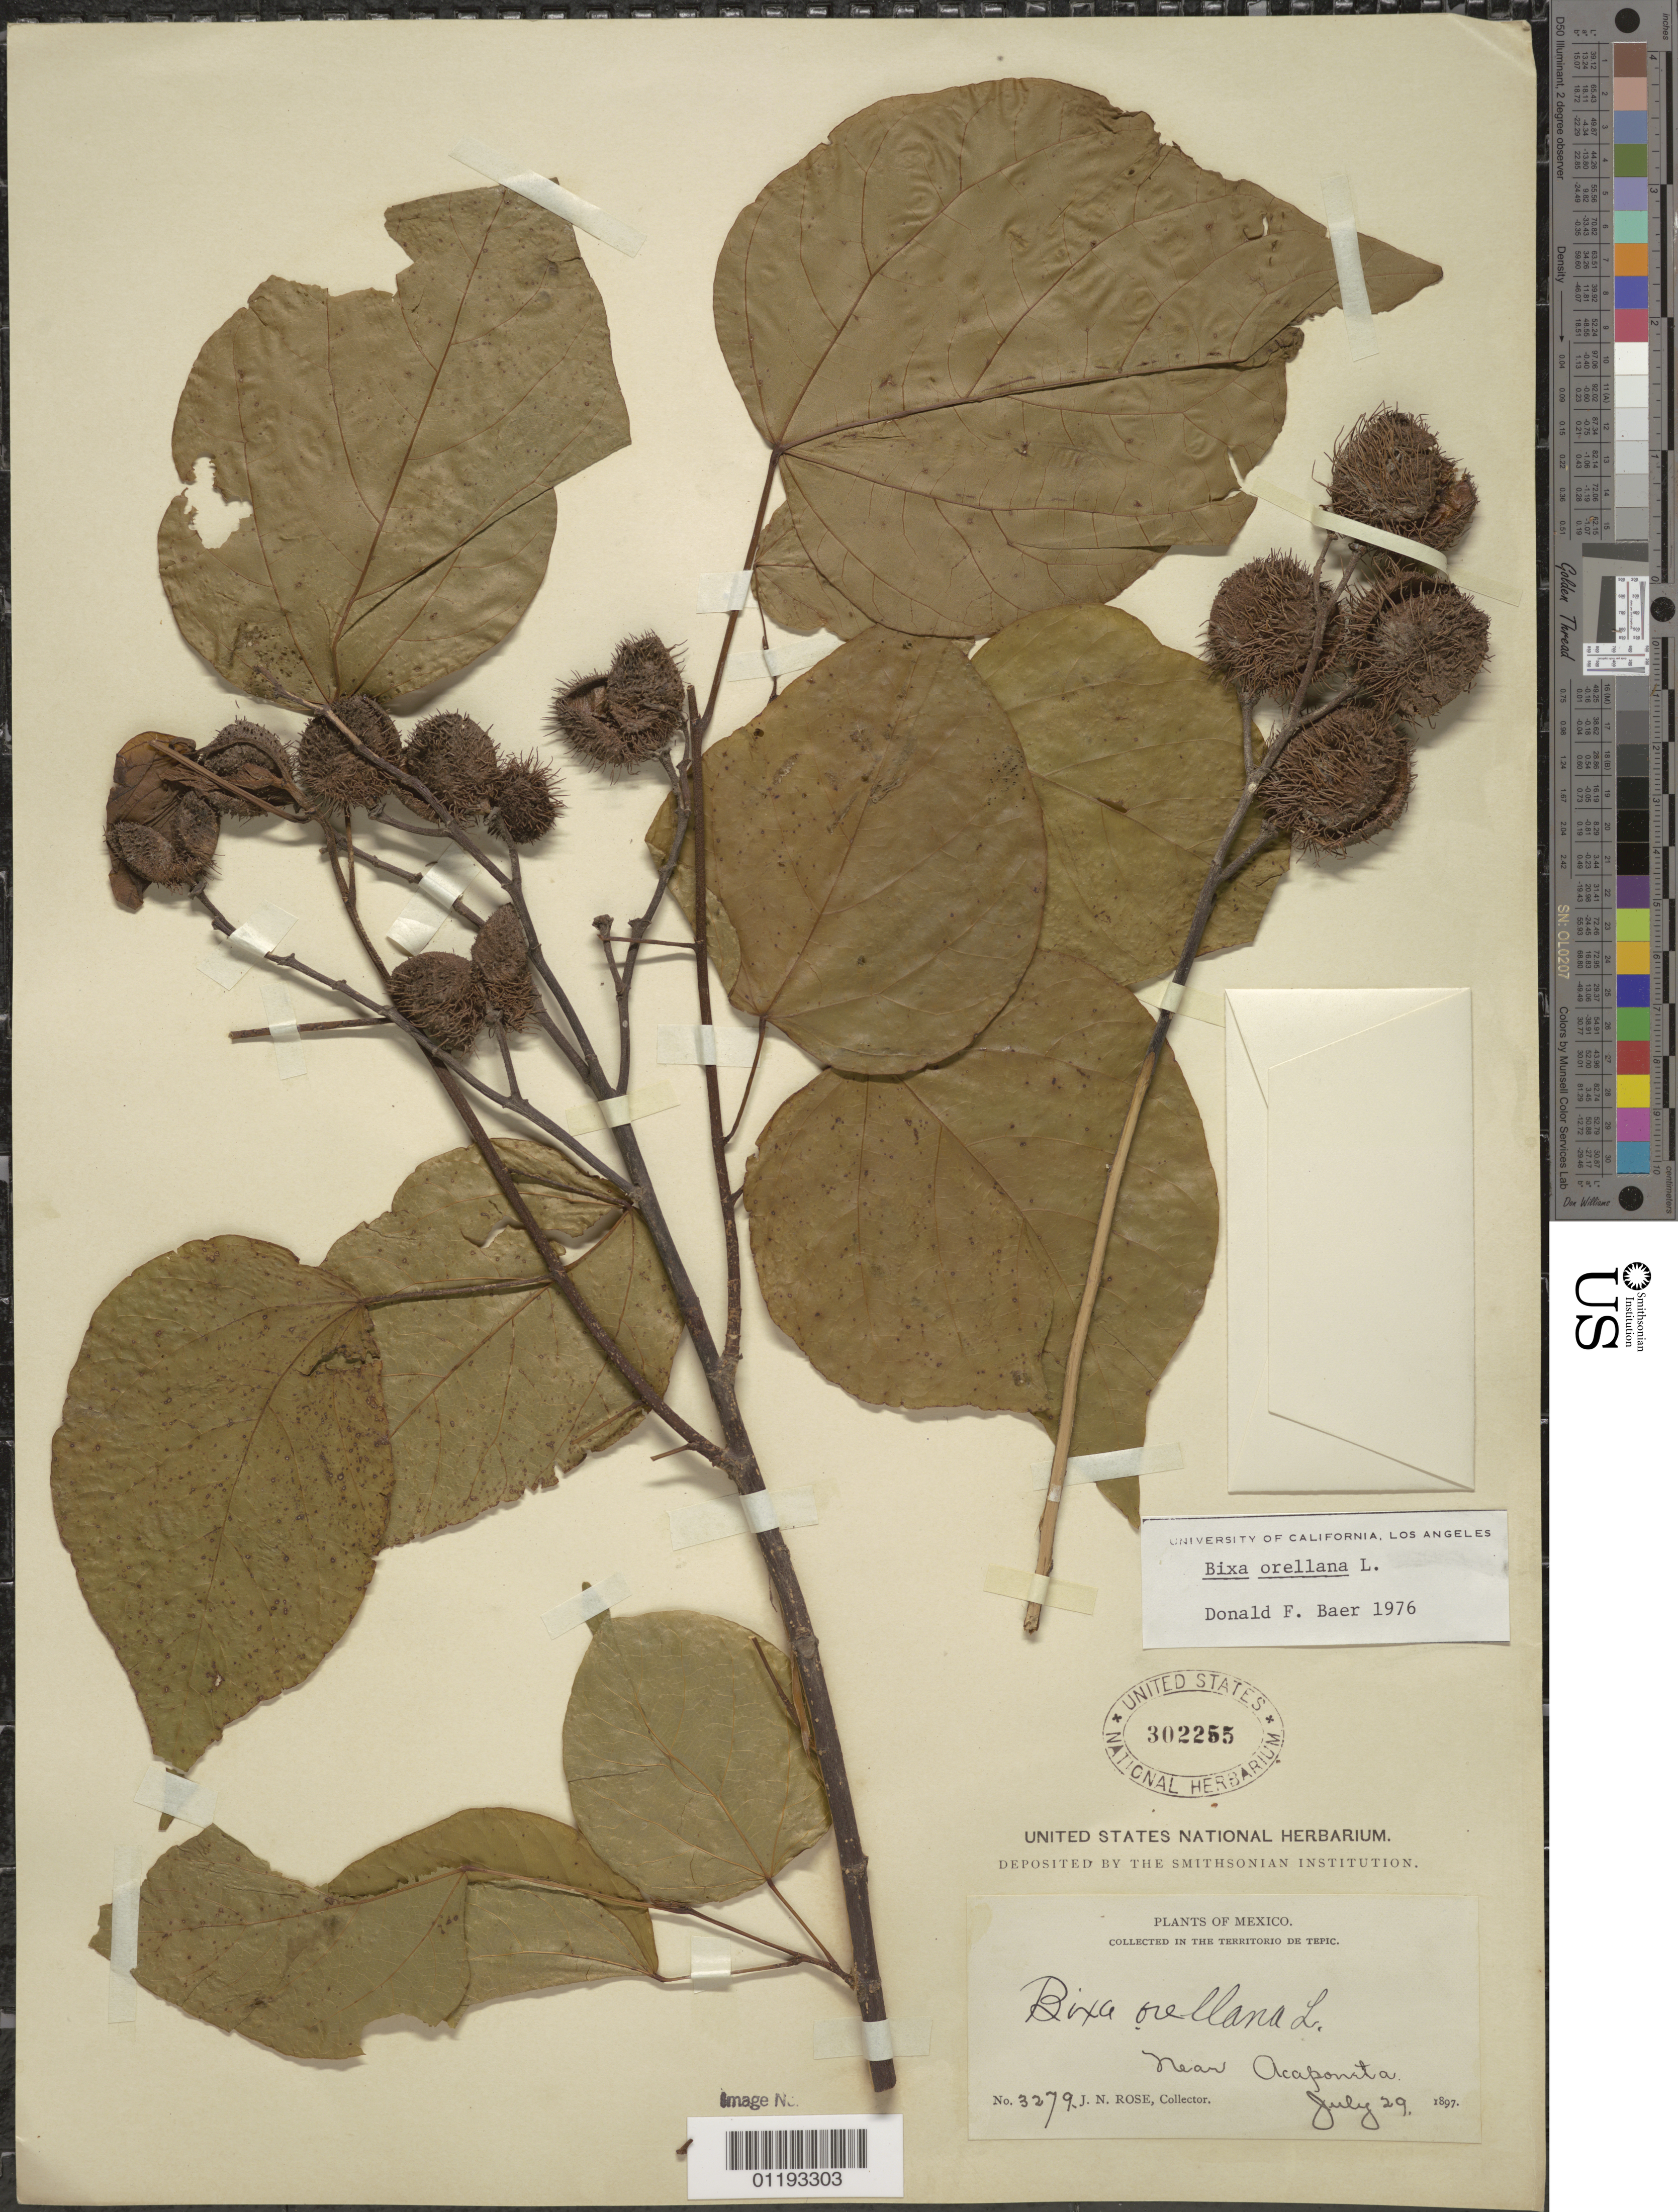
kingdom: Plantae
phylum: Tracheophyta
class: Magnoliopsida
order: Malvales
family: Bixaceae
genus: Bixa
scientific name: Bixa orellana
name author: L.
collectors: J. N. Rose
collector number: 3279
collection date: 1897-07-29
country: Mexico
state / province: Nayarit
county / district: Tepic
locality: near Acaponeta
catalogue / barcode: US 302255